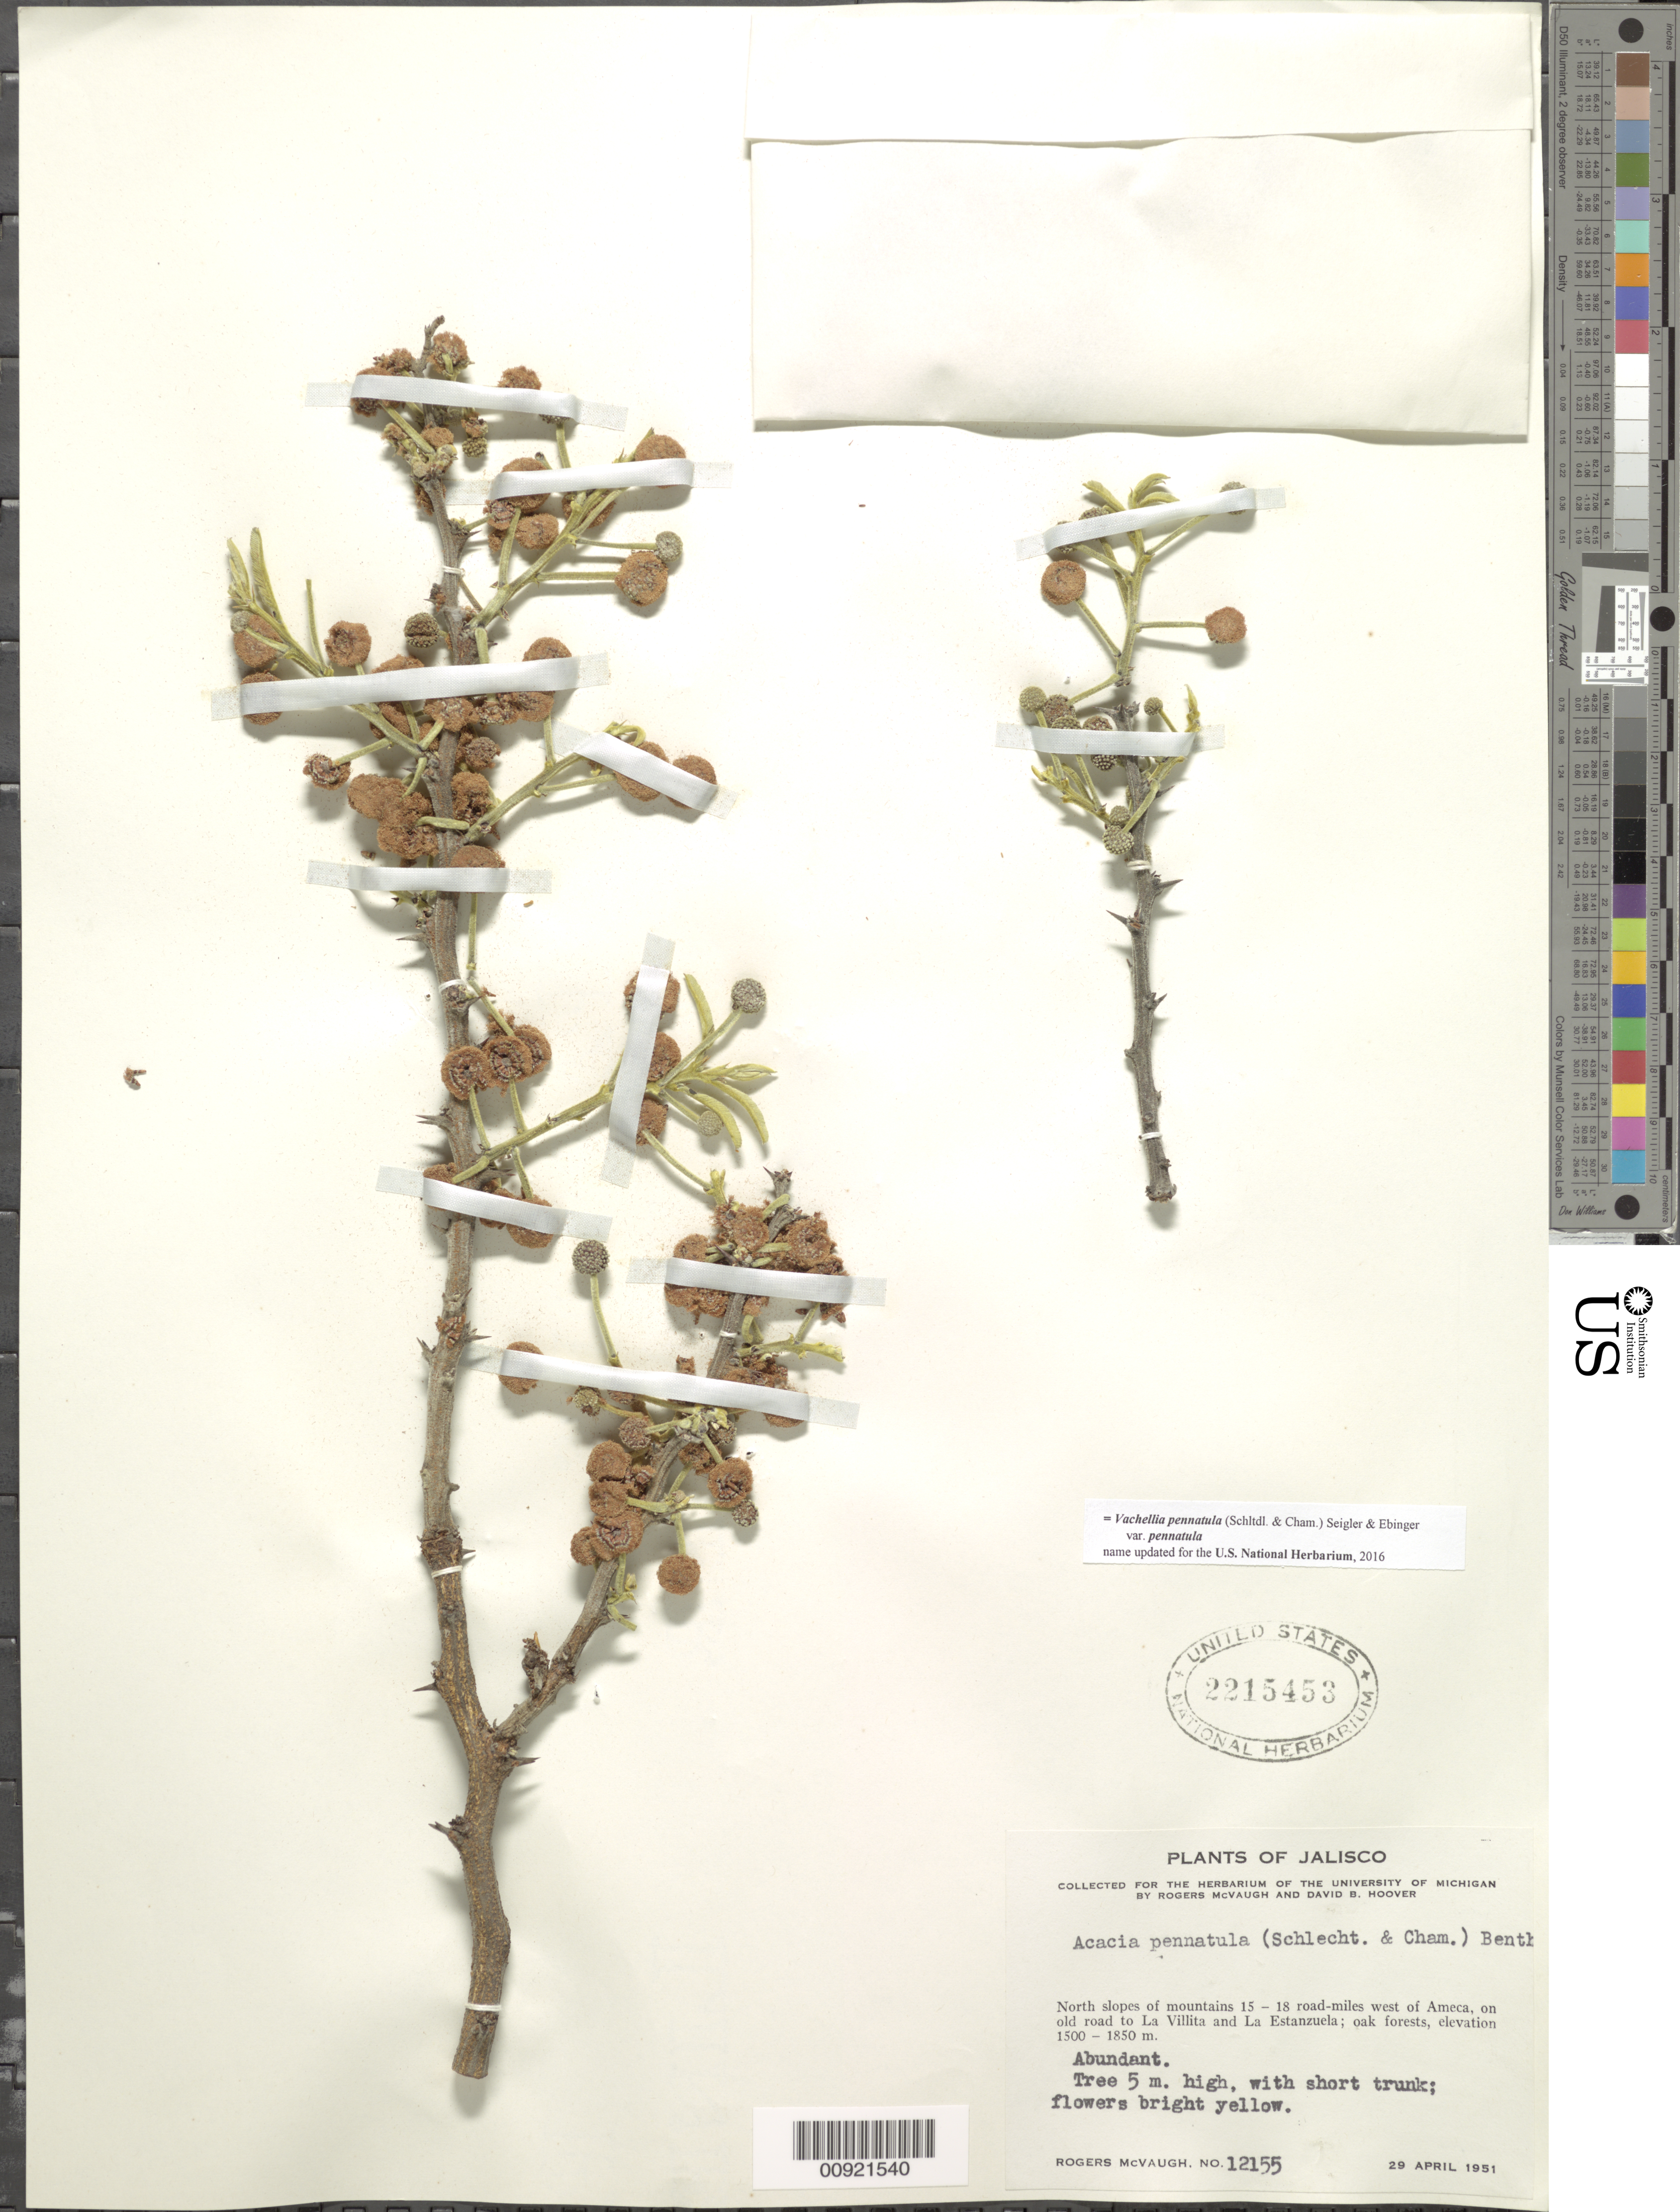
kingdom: Plantae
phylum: Tracheophyta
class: Magnoliopsida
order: Fabales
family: Fabaceae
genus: Vachellia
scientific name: Vachellia pennatula var. pennatula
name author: (Schltdl. & Cham.) Seigler & Ebinger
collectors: R. McVaugh & D. B. Hoover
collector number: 12155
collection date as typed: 29 Apr 1951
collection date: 1951-04-29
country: Mexico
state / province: Jalisco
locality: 15-18 road-miles west of Ameca, on old road to La Villita and La Estanzuela.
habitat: North slopes of mountains. Oak forests.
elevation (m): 1850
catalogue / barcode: US 2215453